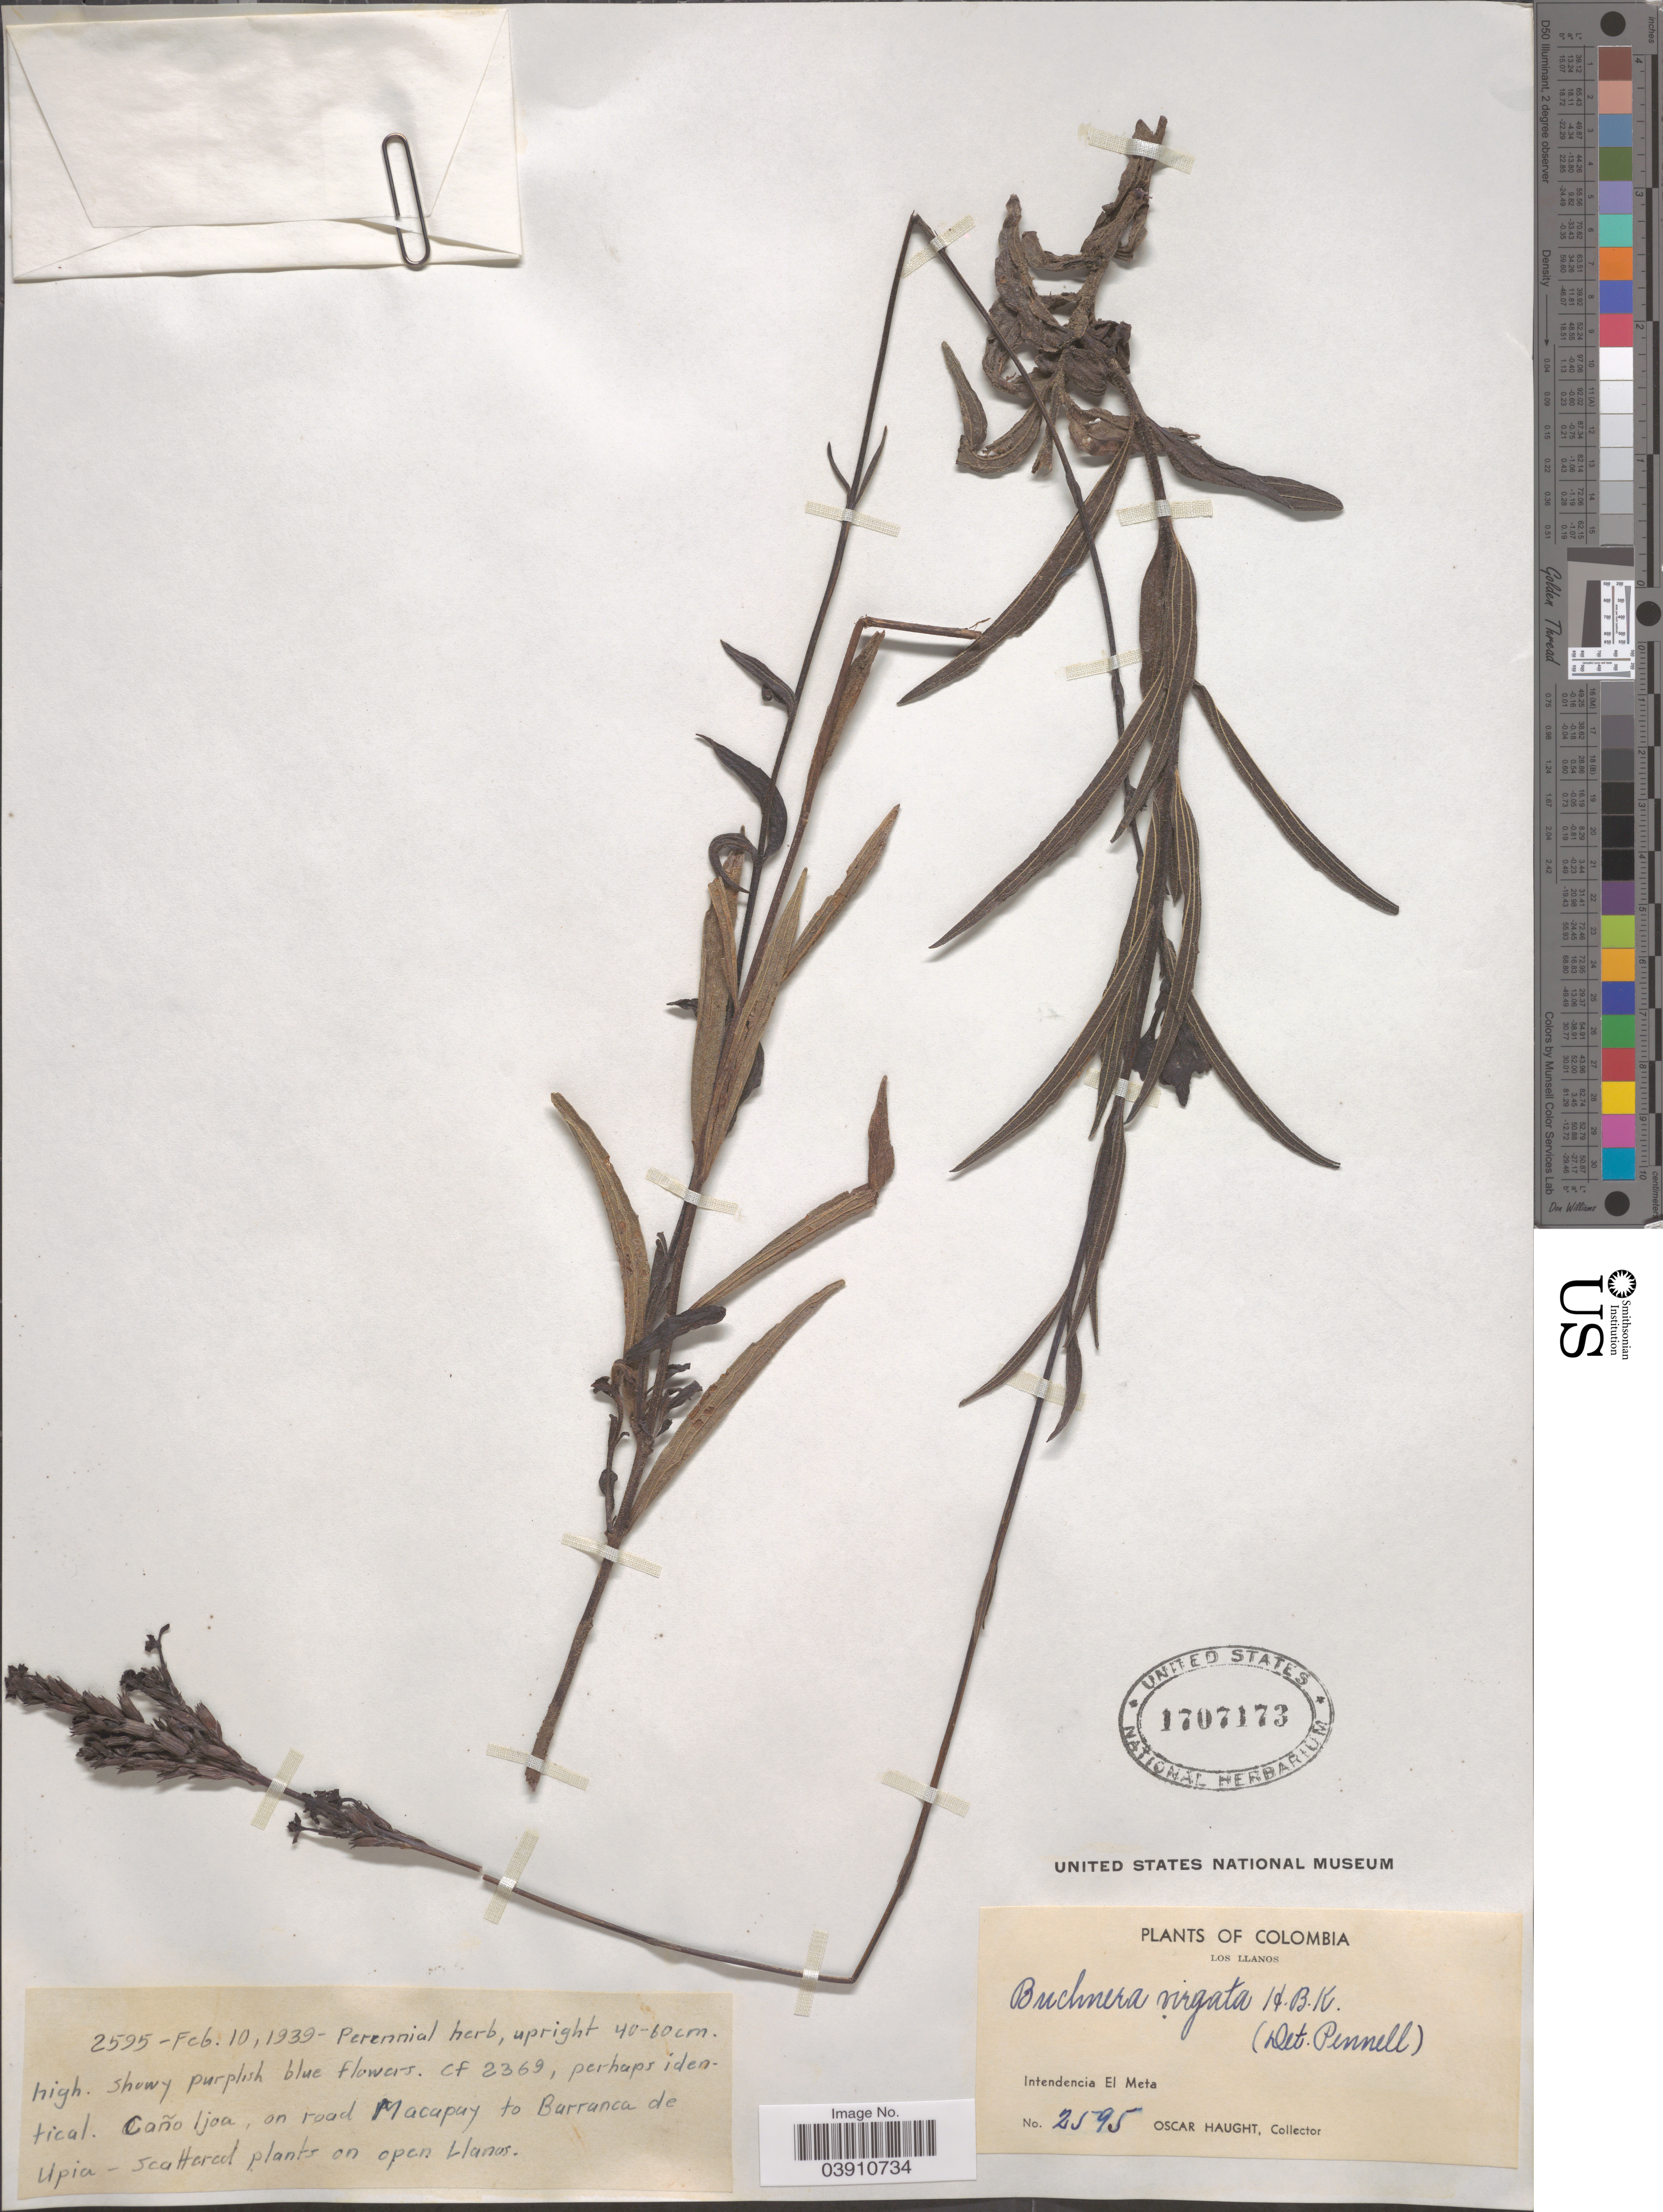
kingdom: Plantae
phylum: Tracheophyta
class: Magnoliopsida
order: Lamiales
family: Orobanchaceae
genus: Buchnera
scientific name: Buchnera virgata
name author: Kunth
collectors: O. L. Haught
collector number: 2595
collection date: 1939-02-10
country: Colombia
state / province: Meta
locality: Los Llanos. Intendencia El Meta. Caño Ijoa, on road Macapay to Barranca de Upia.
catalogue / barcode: US 1707173